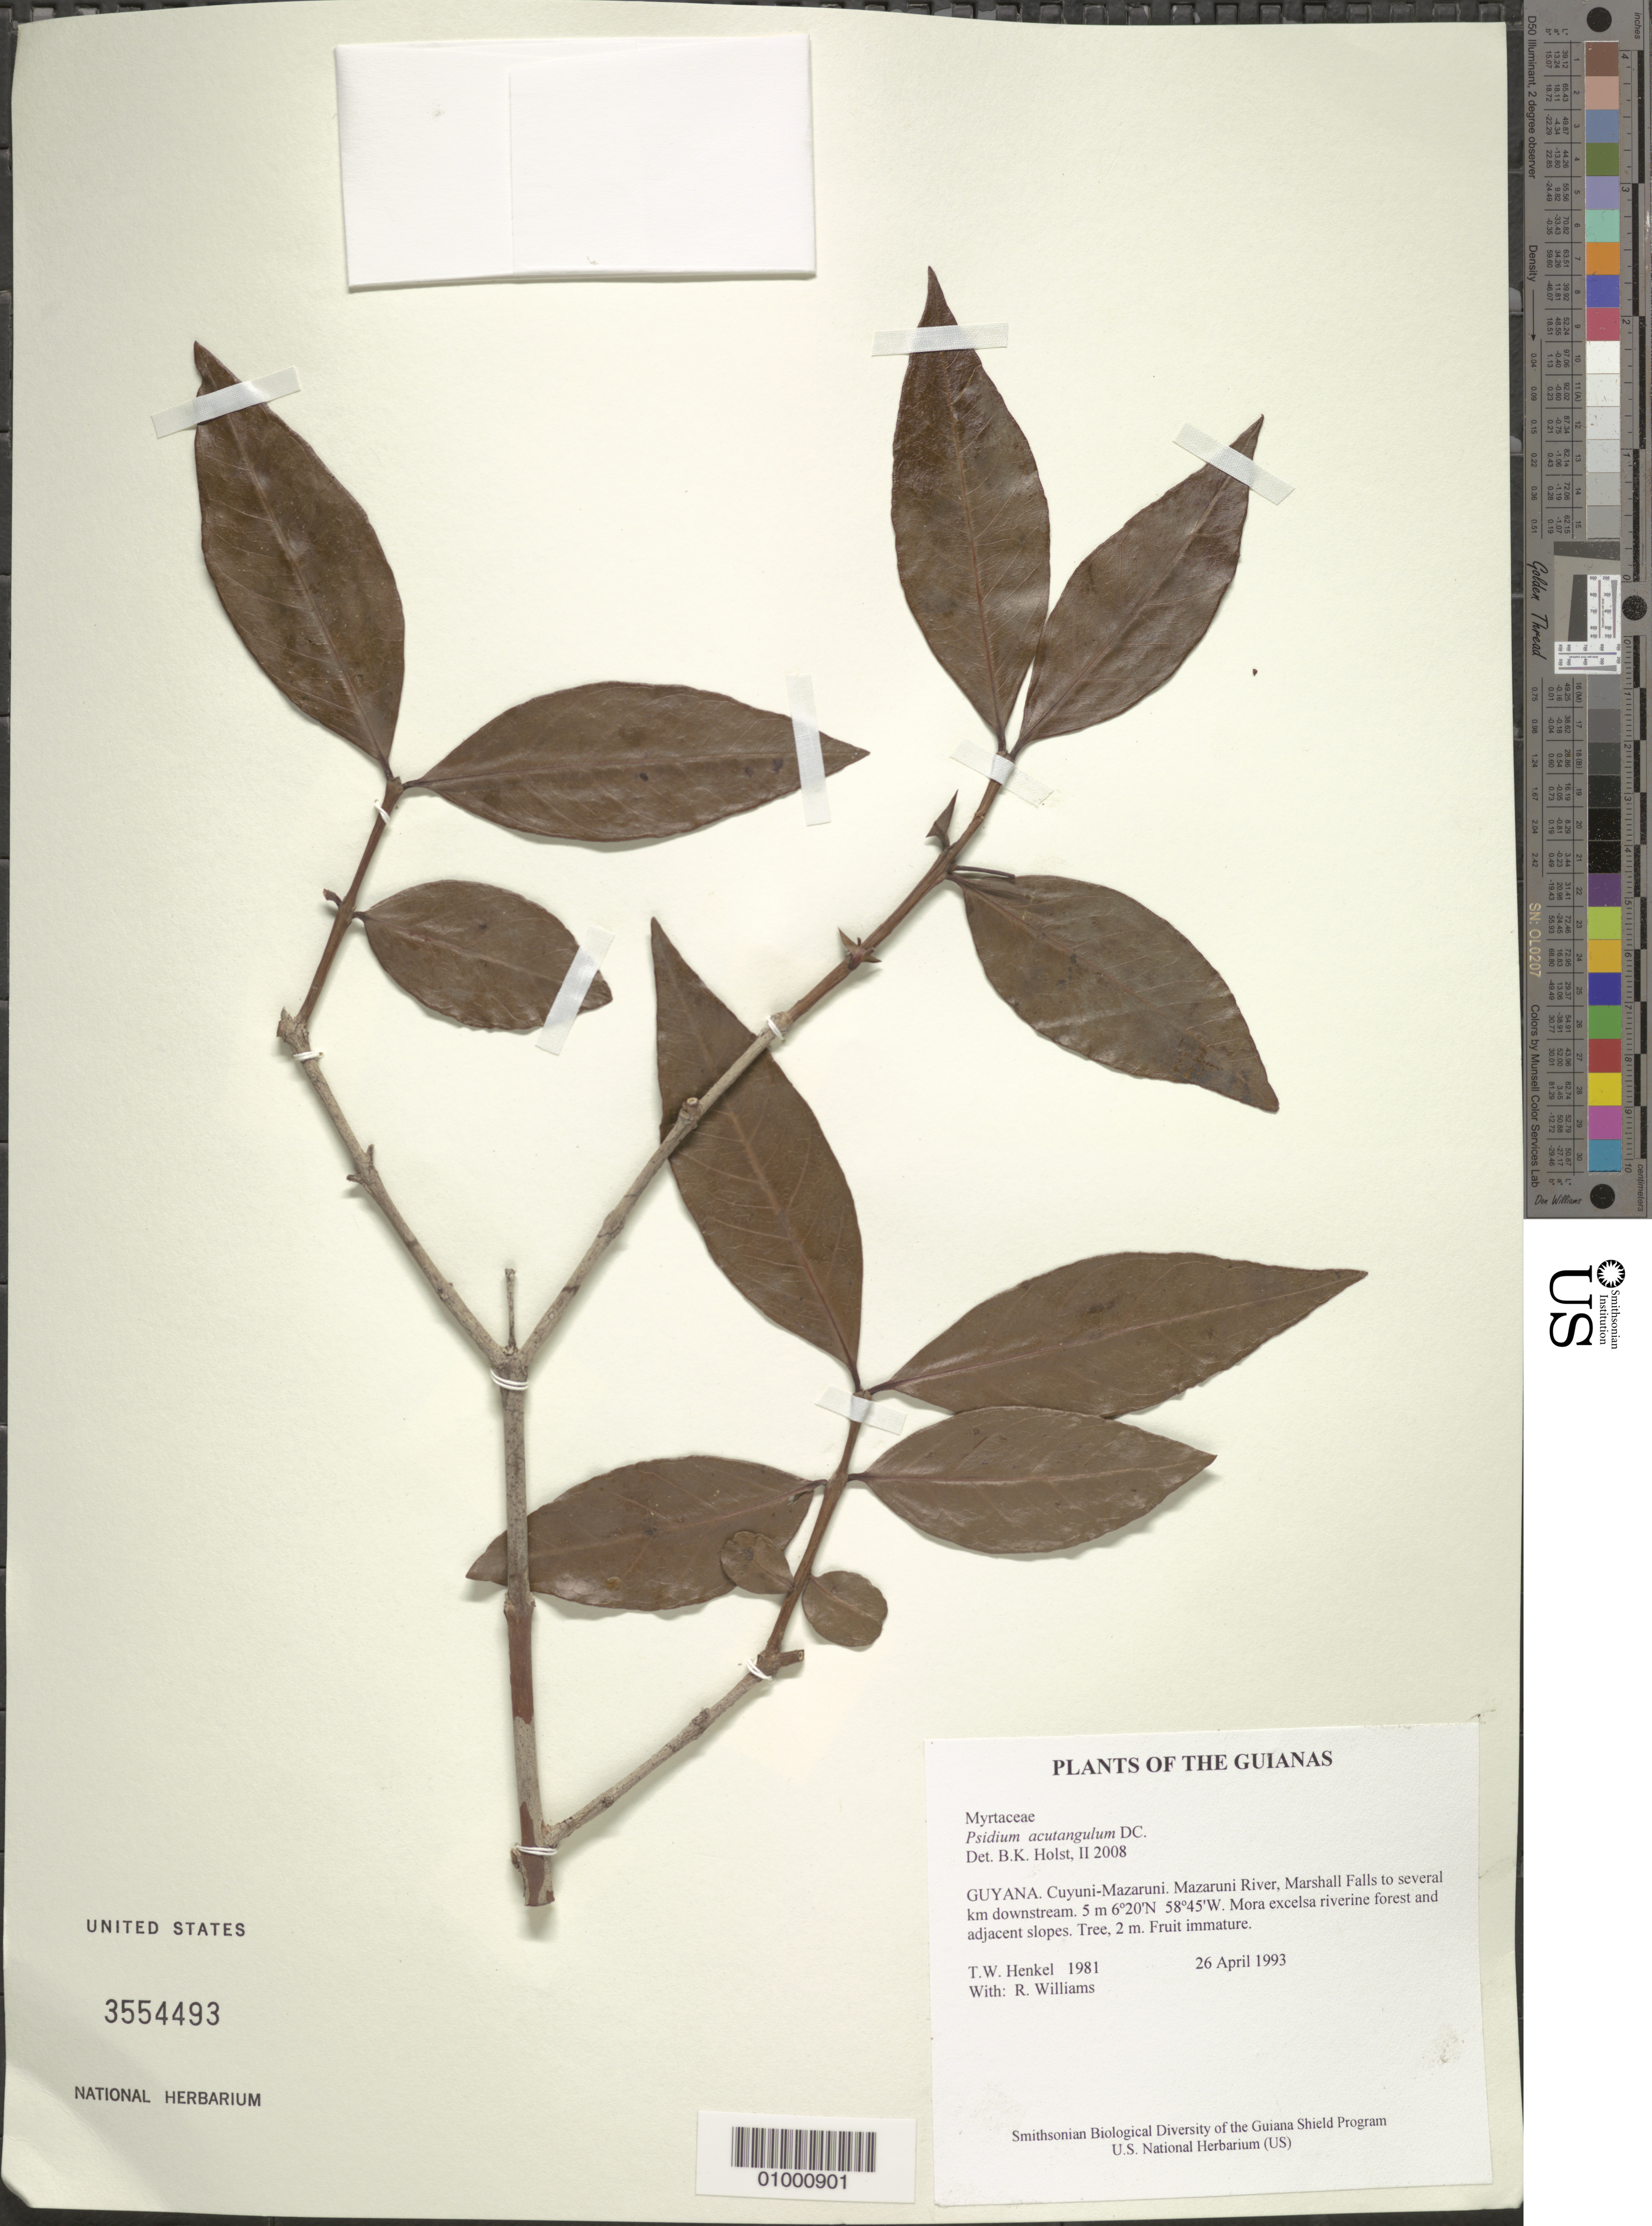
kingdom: Plantae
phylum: Tracheophyta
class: Magnoliopsida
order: Myrtales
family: Myrtaceae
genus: Psidium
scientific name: Psidium acutangulum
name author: (DC.) DC.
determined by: Holst, Bruce K.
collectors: T. Henkel & R. Williams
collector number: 1981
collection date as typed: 26 April 1993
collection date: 1993-04-26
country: Guyana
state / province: Cuyuni-Mazaruni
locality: Mazaruni River, Marshall Falls to several km downstream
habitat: Mora excelsa riverine forest and adjacent slopes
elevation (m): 5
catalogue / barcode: US 3554493